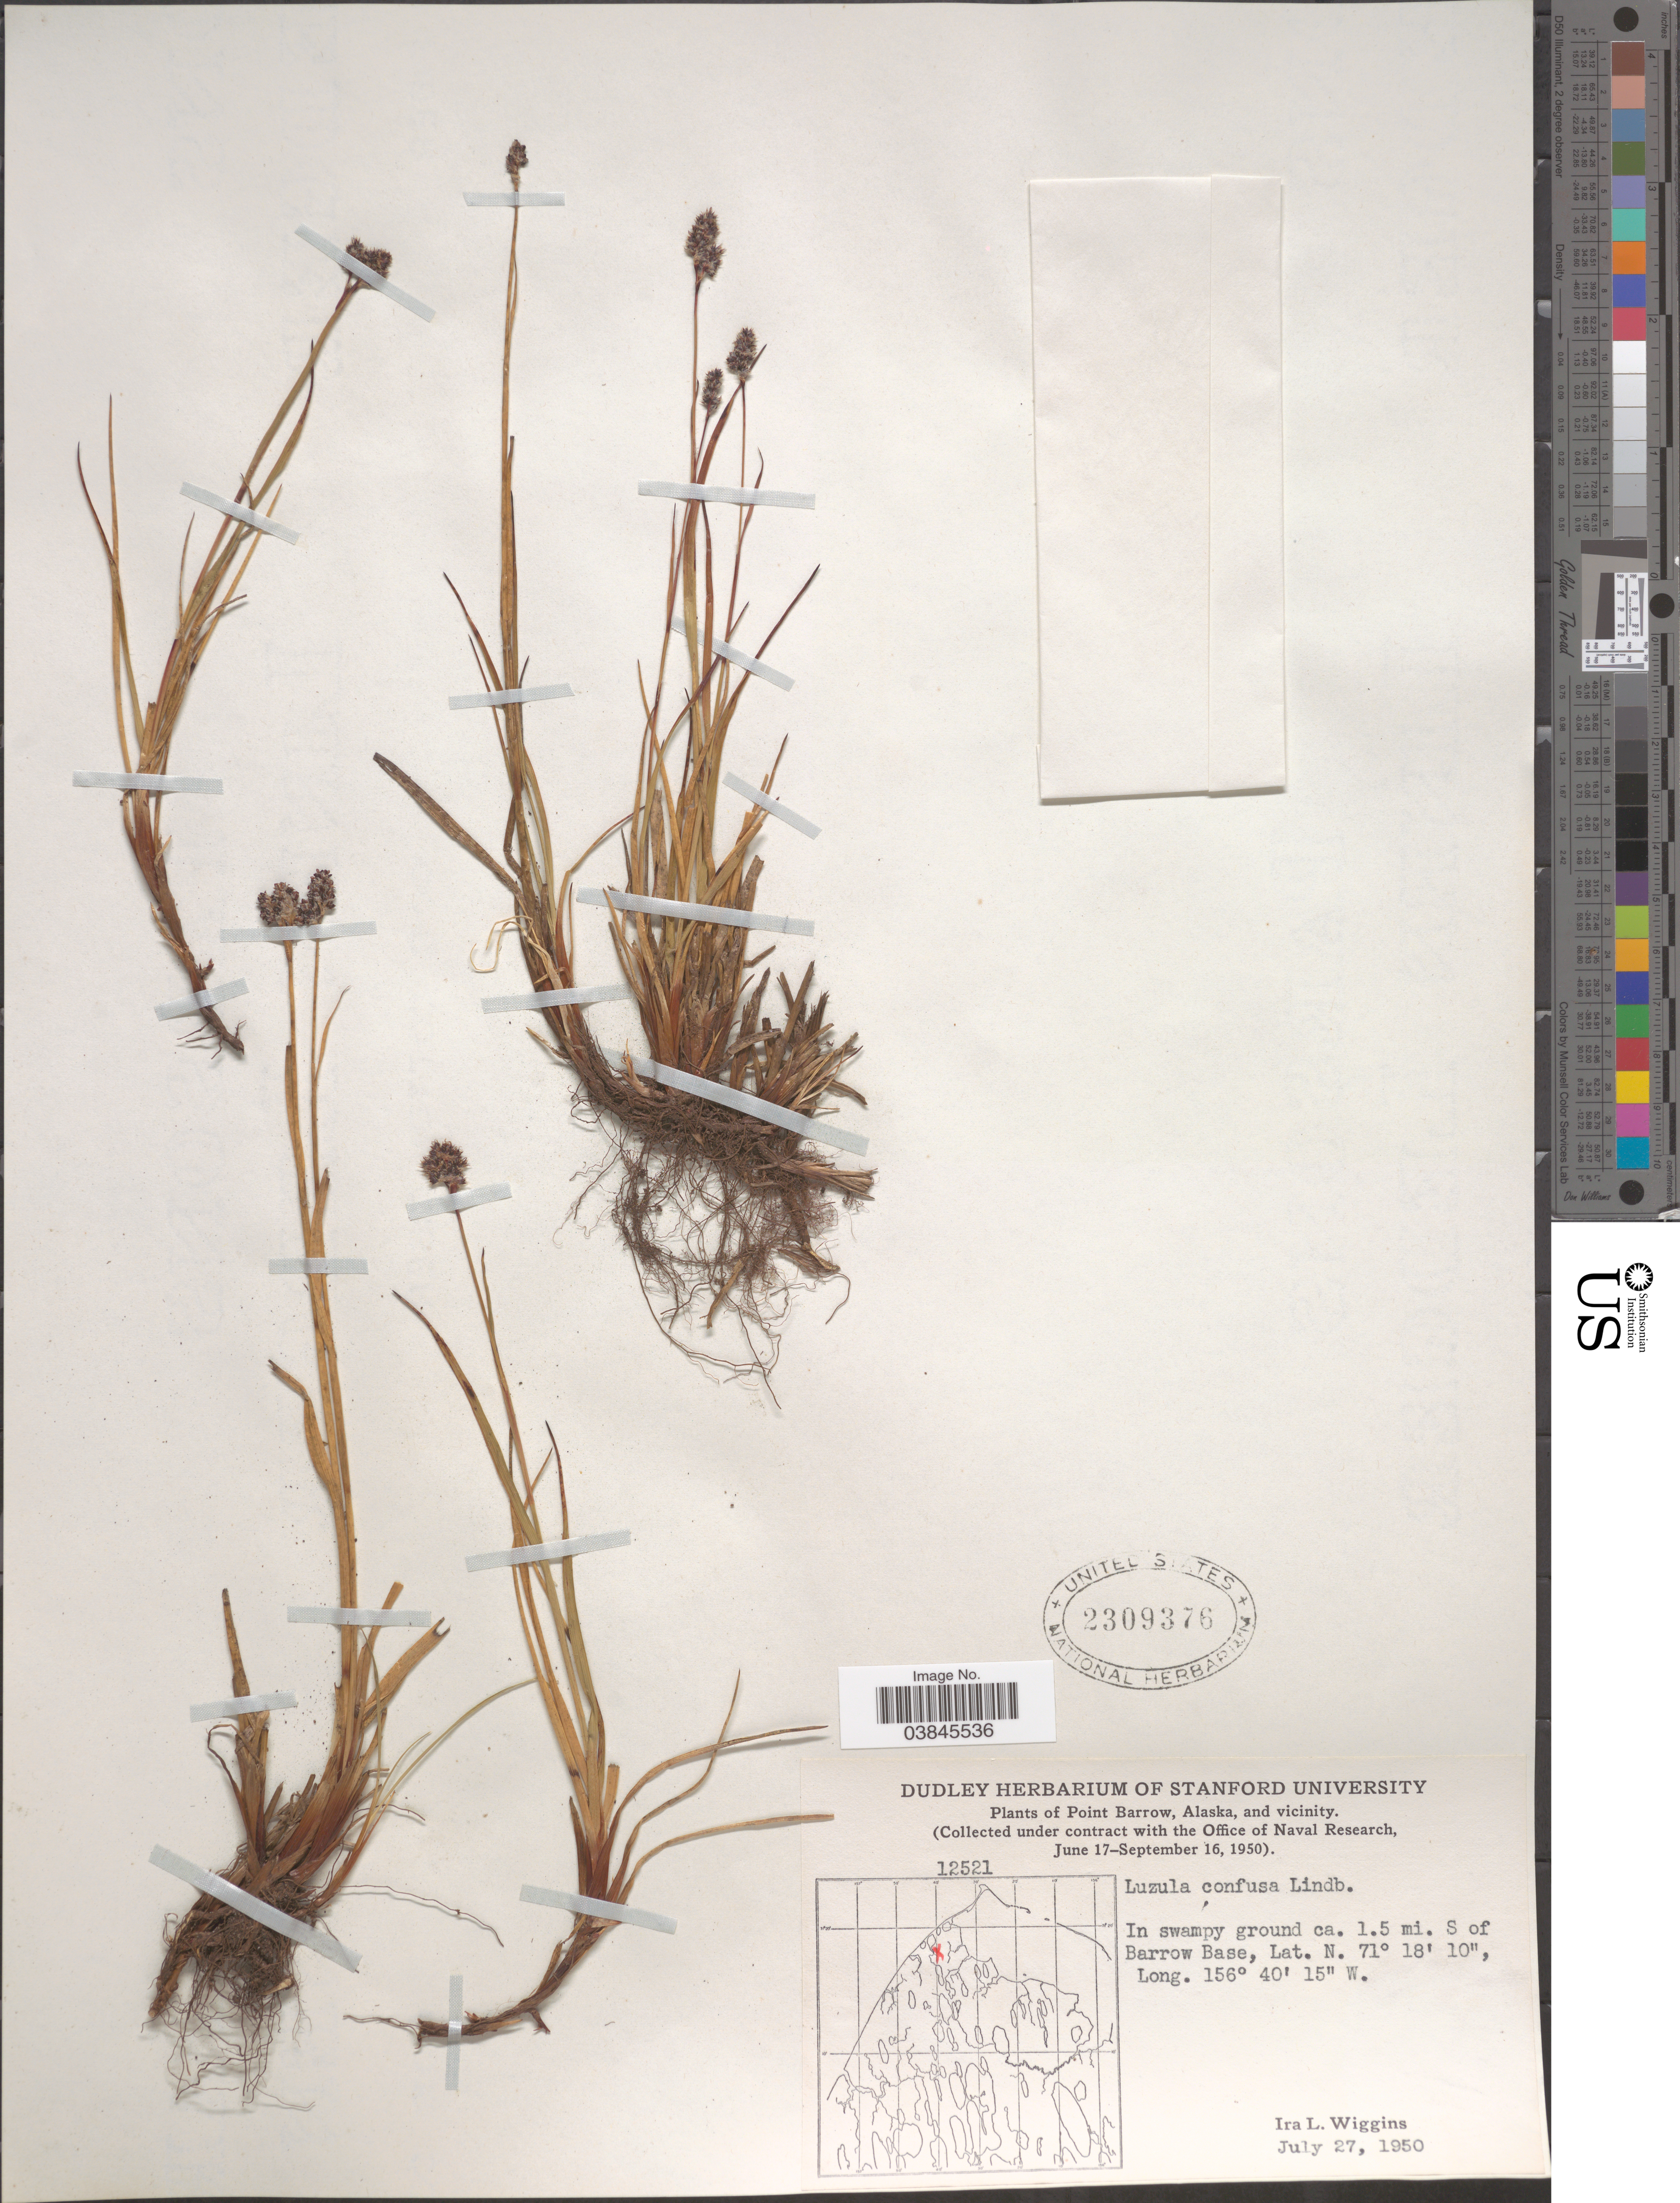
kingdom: Plantae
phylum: Tracheophyta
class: Liliopsida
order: Poales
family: Juncaceae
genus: Luzula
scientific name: Luzula confusa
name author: Lindeb.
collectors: I. L. Wiggins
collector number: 12521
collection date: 1950-08-27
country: United States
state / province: Alaska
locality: Point Barrow, and vicinity. In swampy ground ca. 1.5 mi. S of Barrow Base.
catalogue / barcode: US 2309376